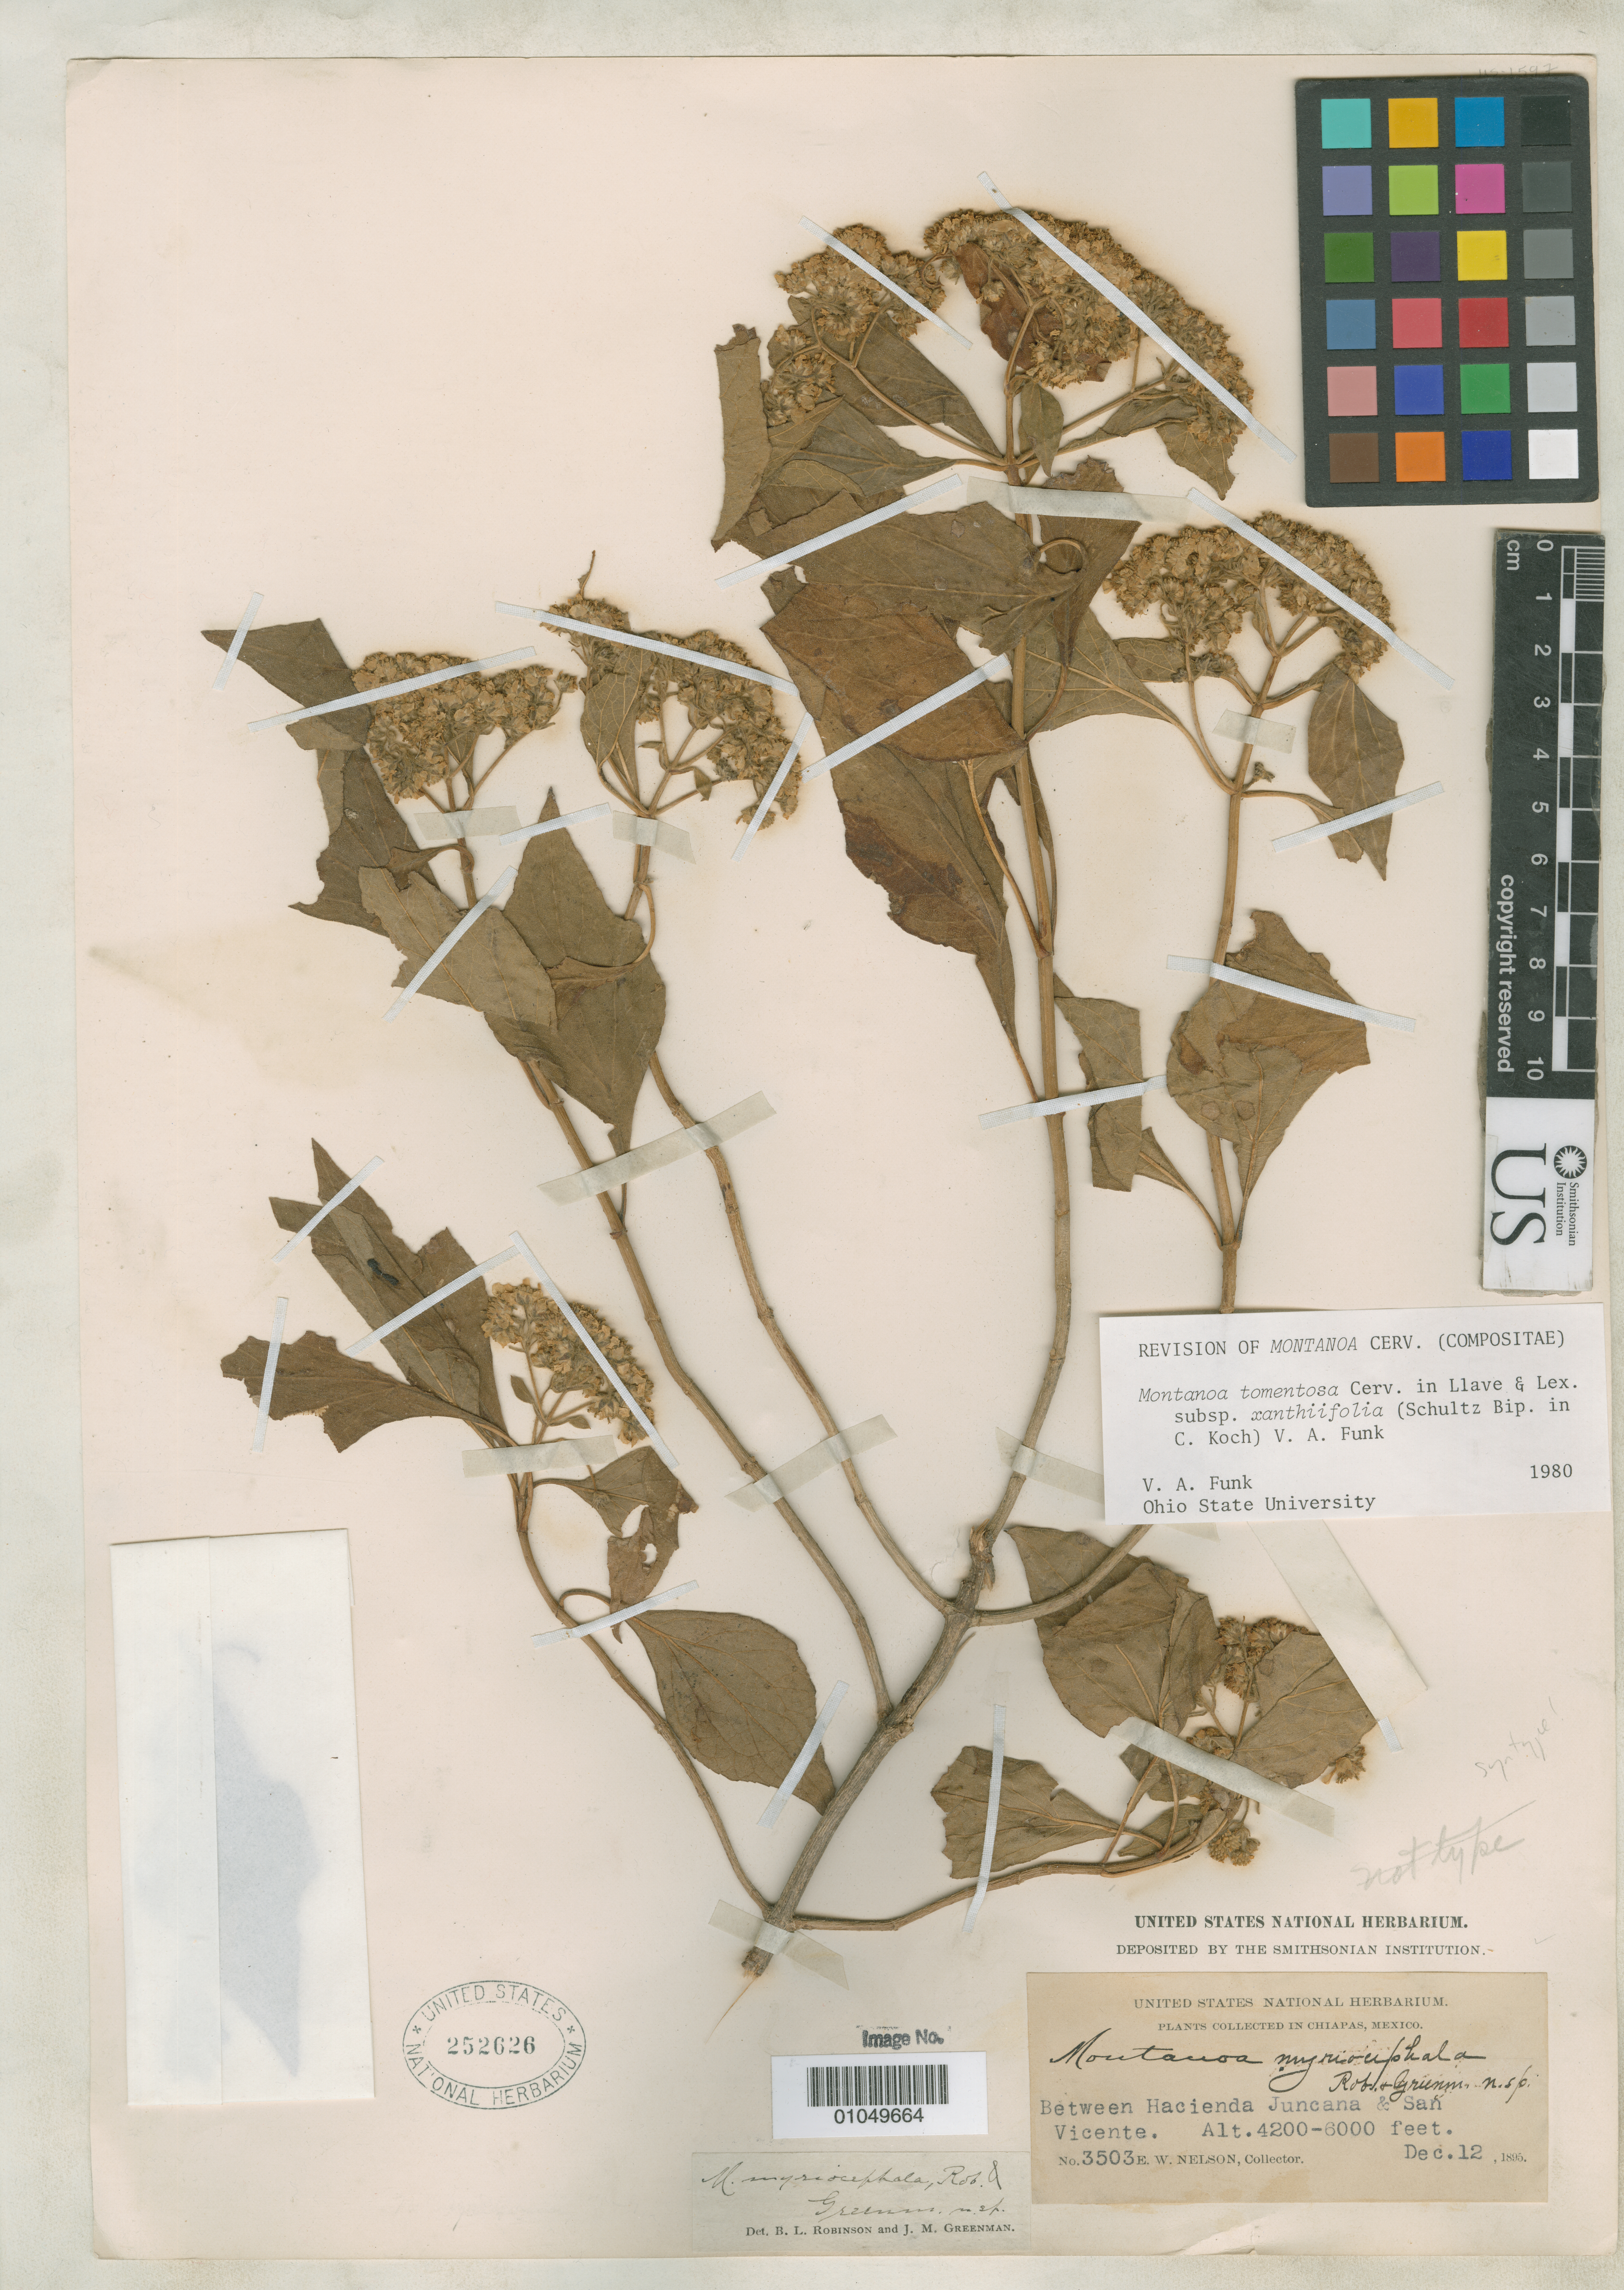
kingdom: Plantae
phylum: Tracheophyta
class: Magnoliopsida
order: Asterales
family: Asteraceae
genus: Montanoa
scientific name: Montanoa myriocephala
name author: B.L. Rob. & Greenm.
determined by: Funk, Vicki A., (BOT), Smithsonian Institution - National Museum of Natural History (UNITED STATES)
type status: Syntype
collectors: E. W. Nelson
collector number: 3503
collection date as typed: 12 Dec 1895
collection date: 1895-12-12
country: Mexico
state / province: Chiapas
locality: Between Hacienda Juncana & San Vicente.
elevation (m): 1280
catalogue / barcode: US 252626